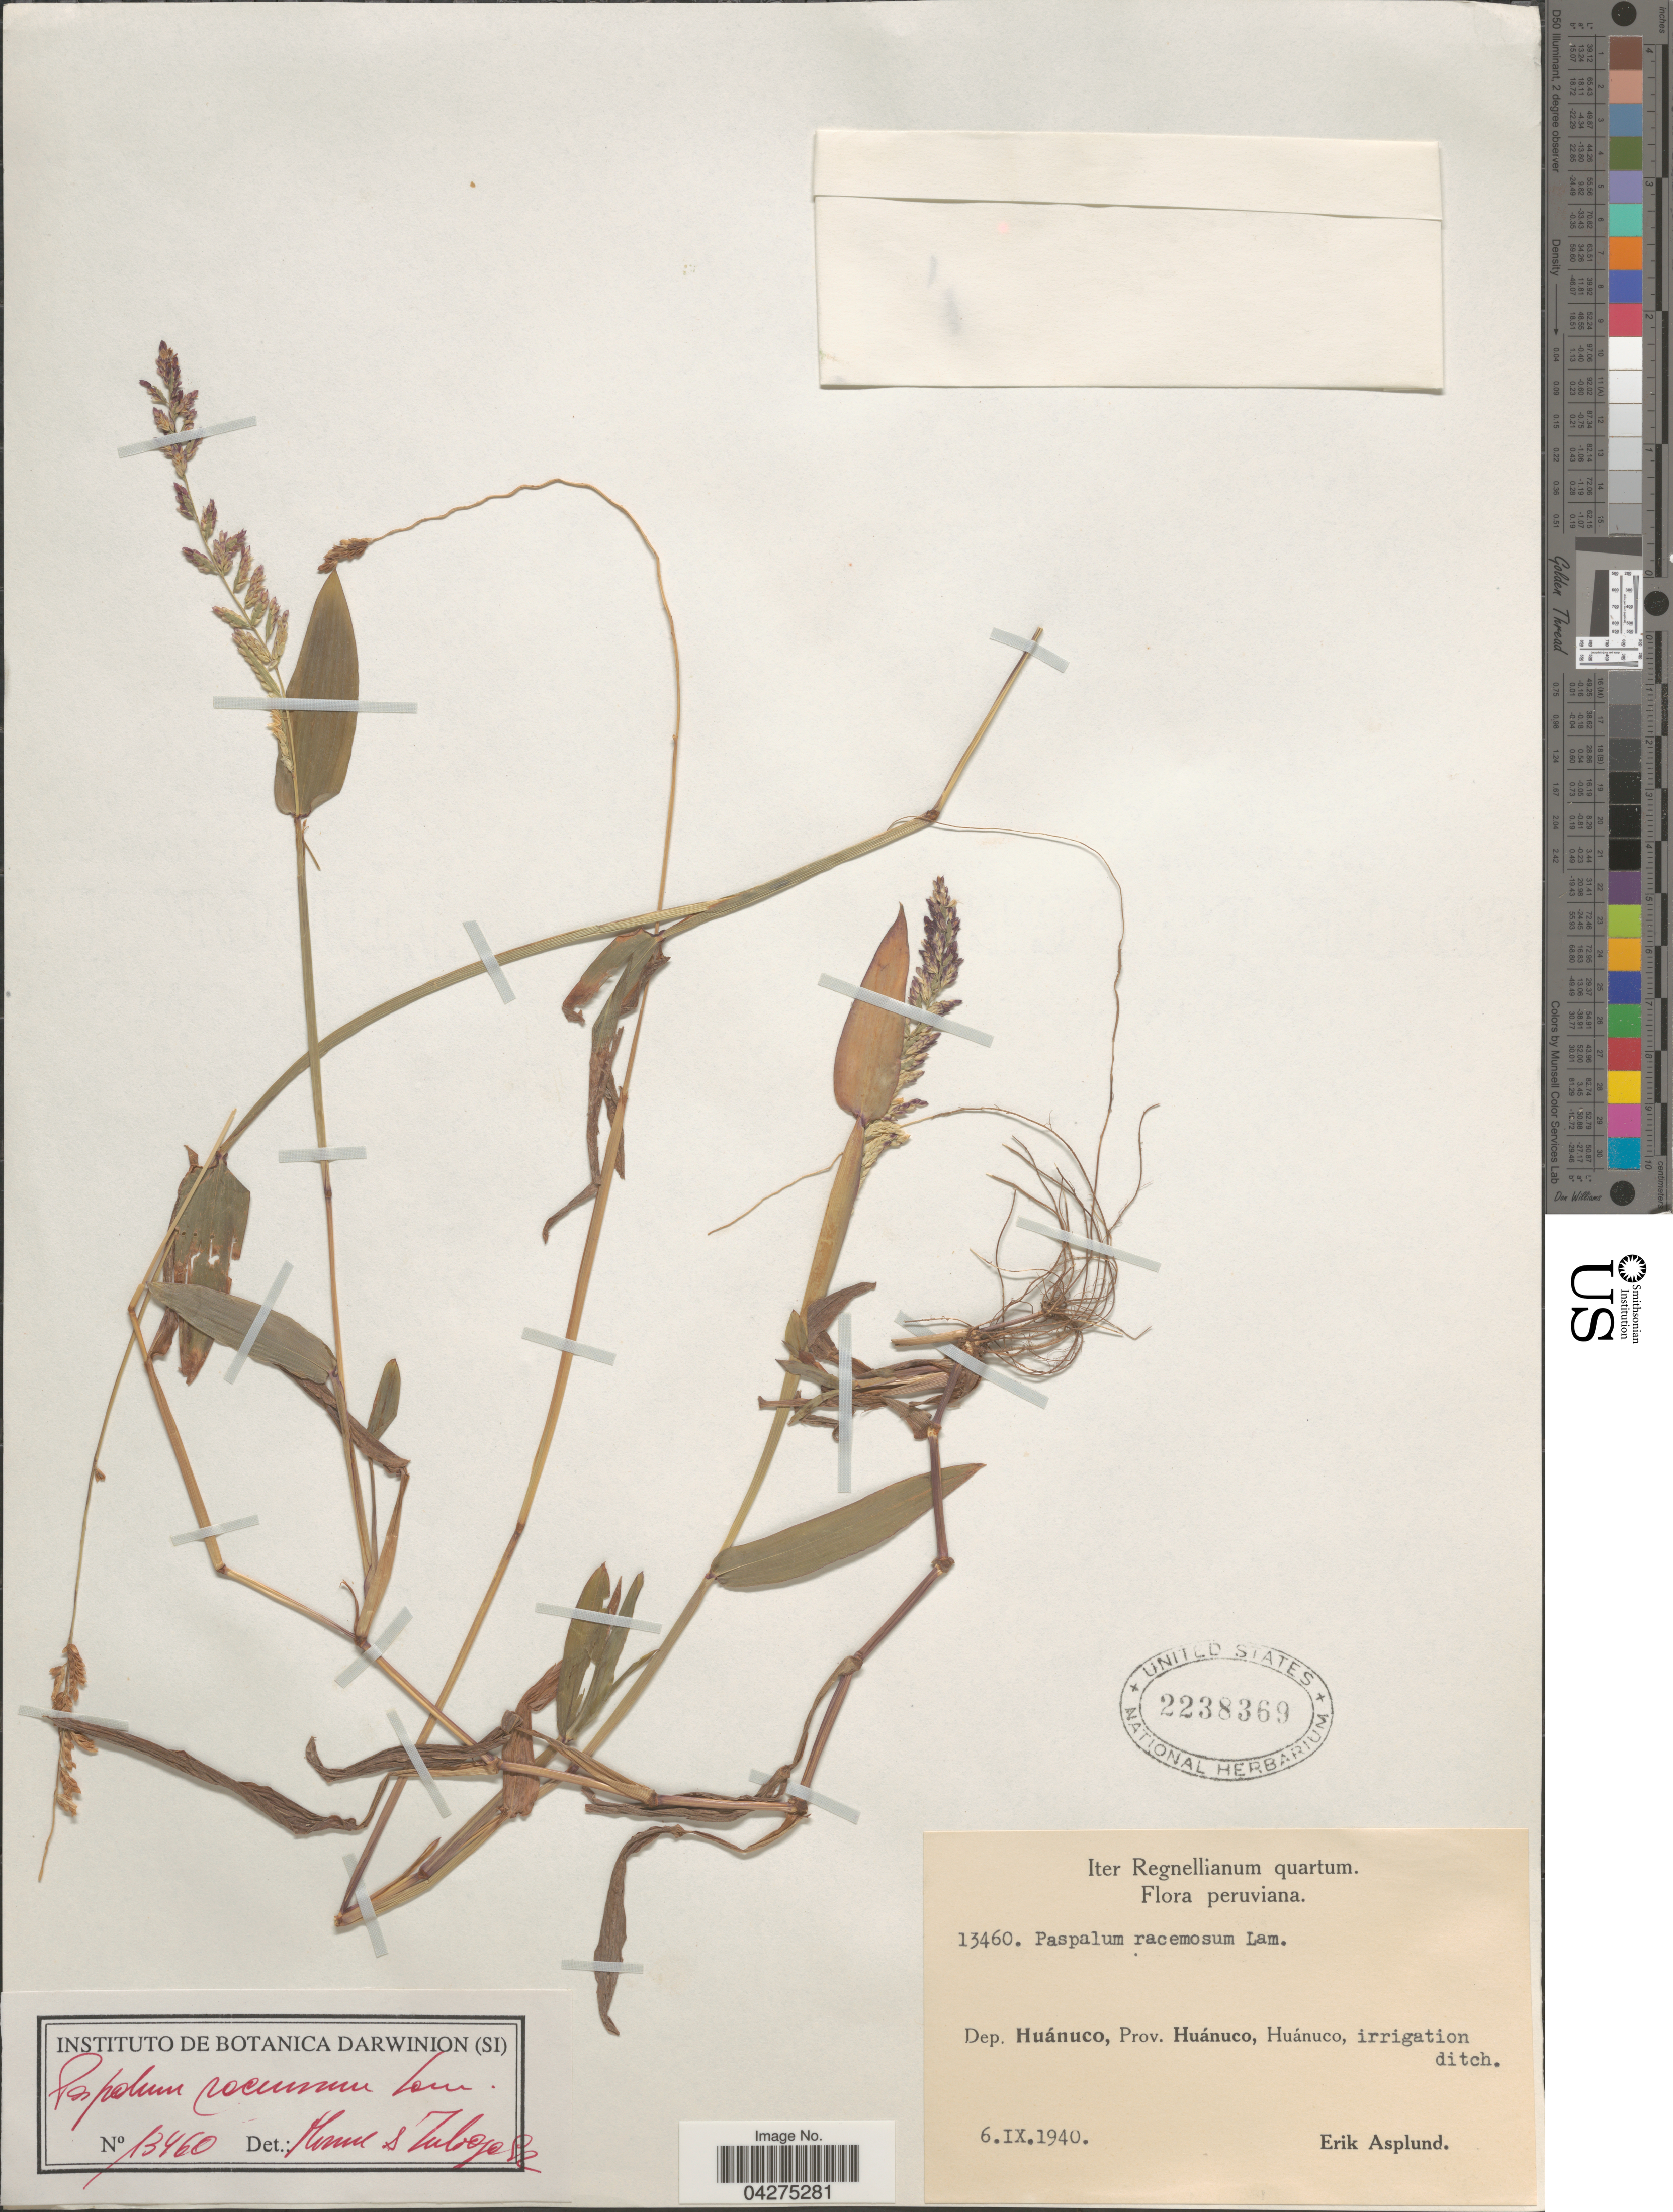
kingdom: Plantae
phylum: Tracheophyta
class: Liliopsida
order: Poales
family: Poaceae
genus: Paspalum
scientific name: Paspalum racemosum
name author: Lam.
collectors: E. Asplund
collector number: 13460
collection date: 1940-09-06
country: Peru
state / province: Huánuco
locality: Iter Regnellianum quartum. Dep. Huánuco, Huánuco, irrigation ditch.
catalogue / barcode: US 2238369